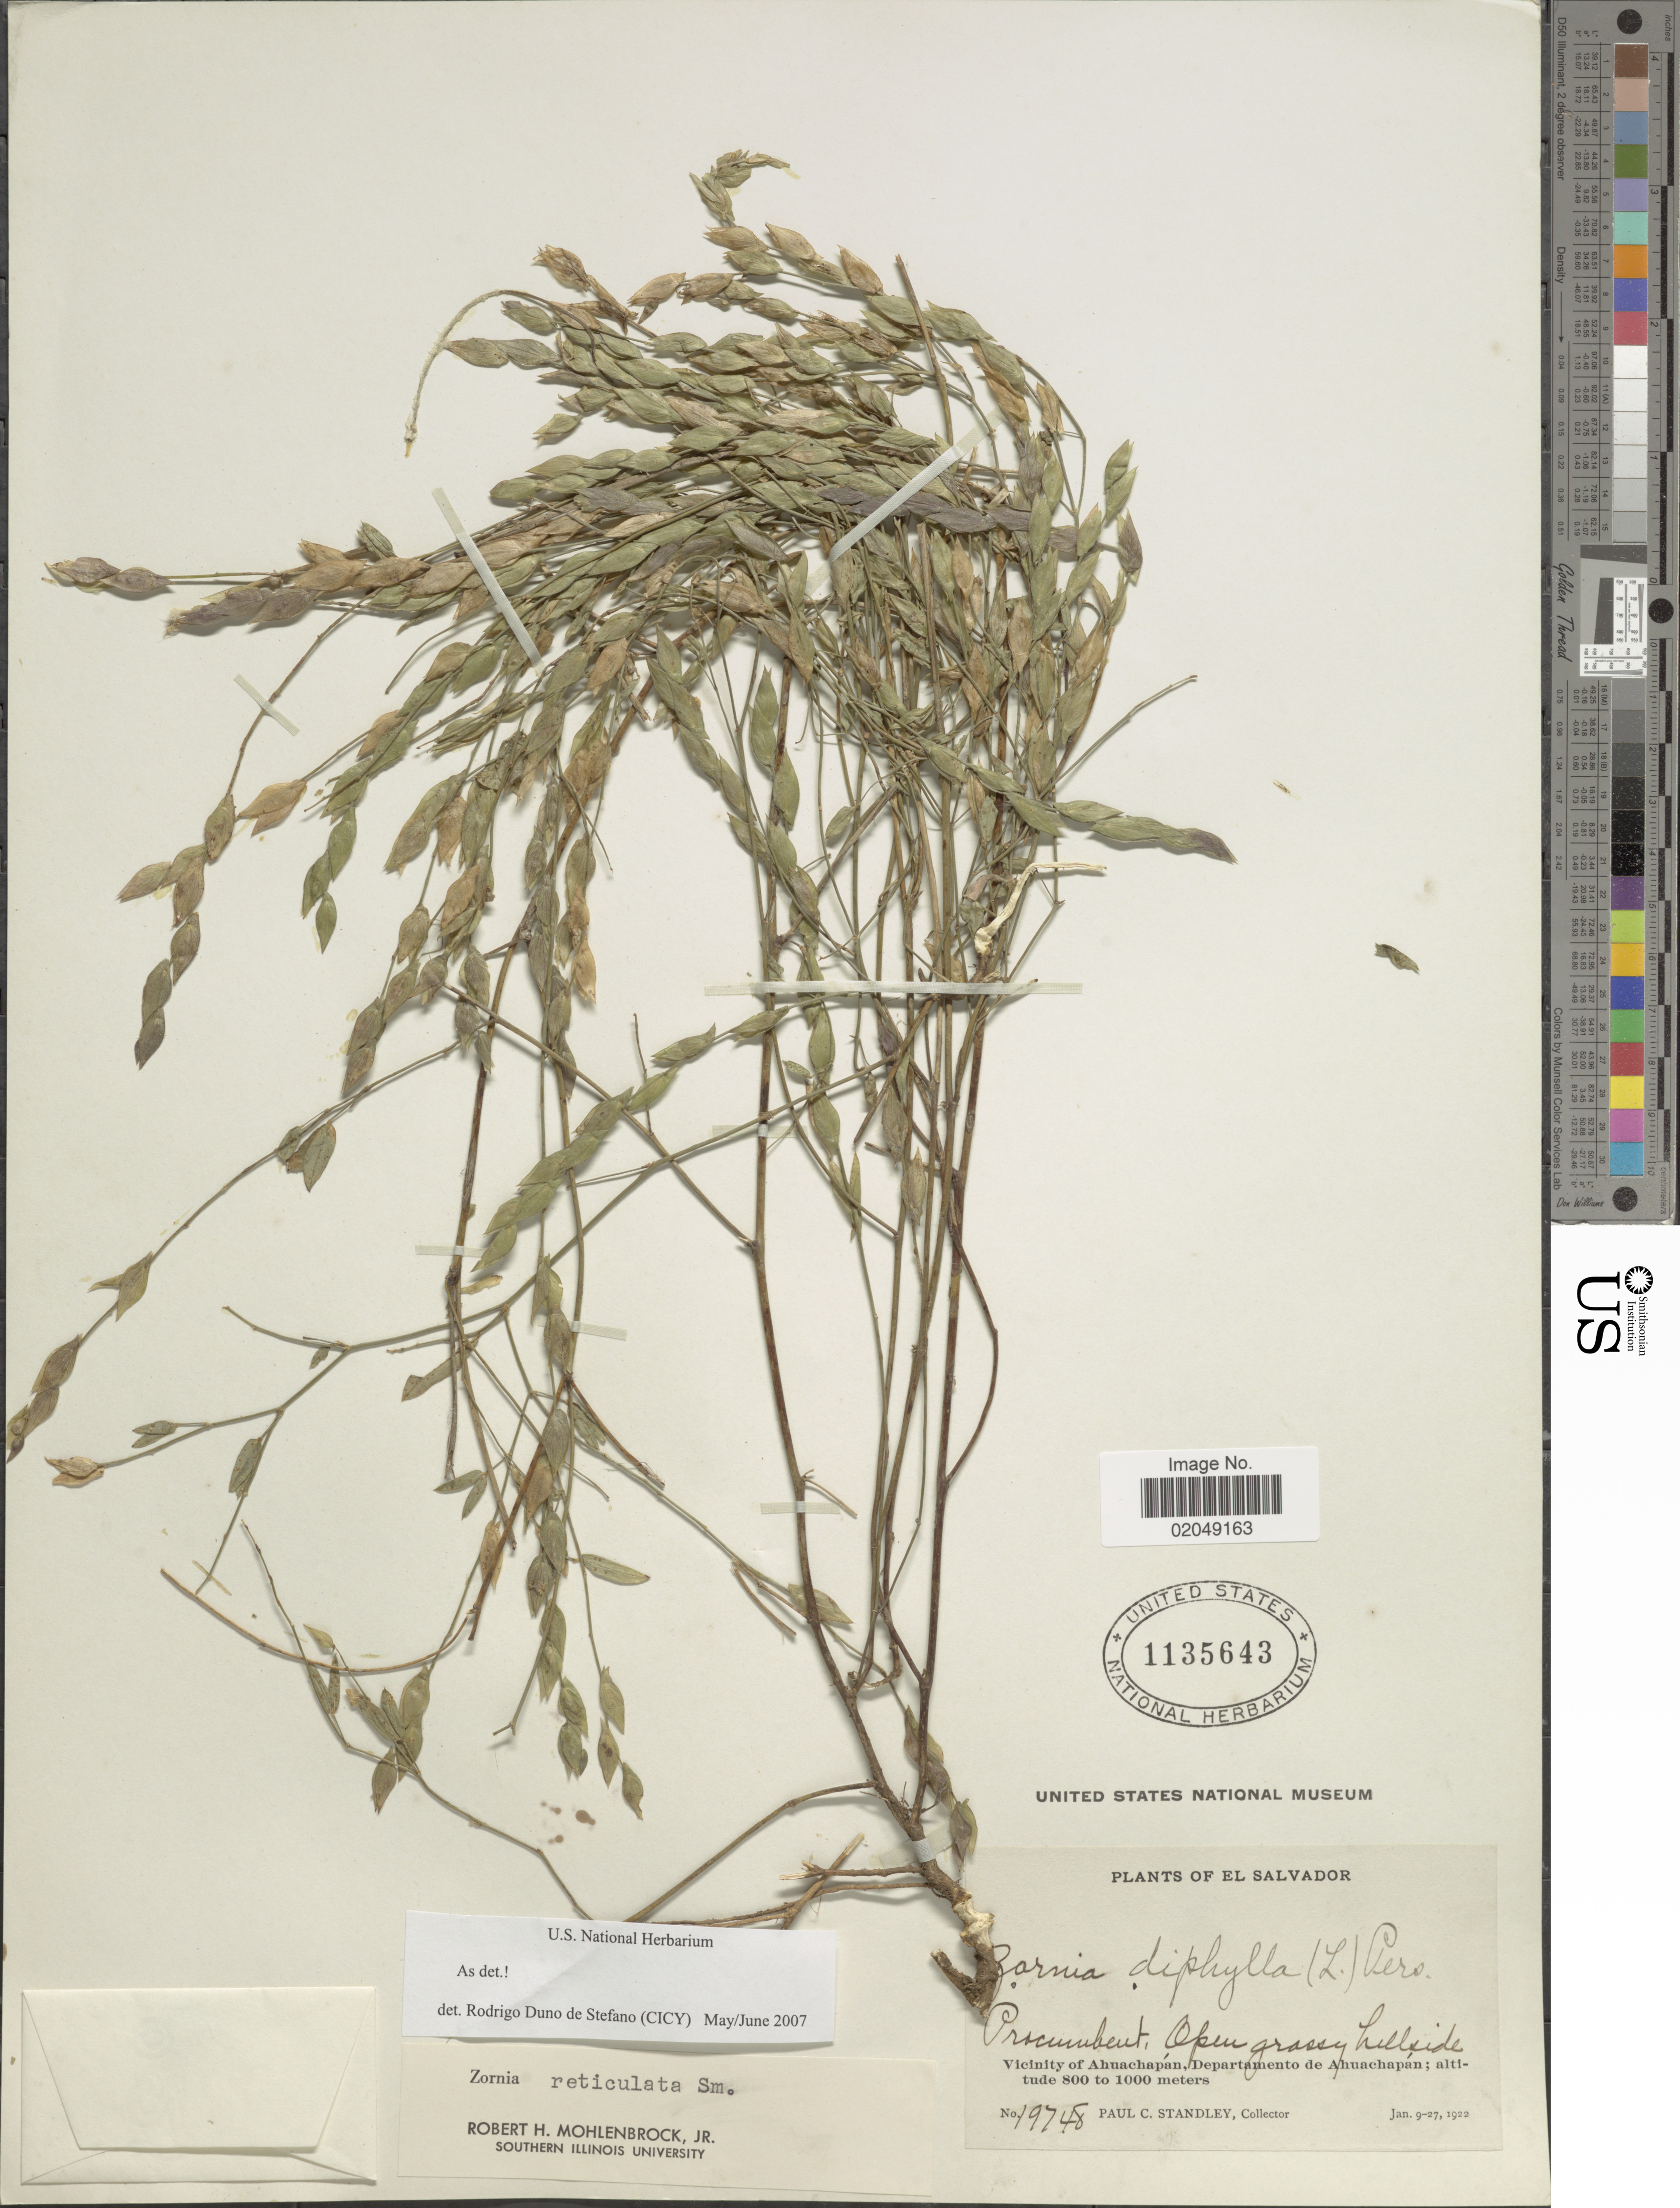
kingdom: Plantae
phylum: Tracheophyta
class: Magnoliopsida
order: Fabales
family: Fabaceae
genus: Zornia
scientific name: Zornia reticulata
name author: Sm.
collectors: P. C. Standley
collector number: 19748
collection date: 1922-01-09/1922-01-27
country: El Salvador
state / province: Ahuachapan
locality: Open grassy hillside, departamento de Ahuachpan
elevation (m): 800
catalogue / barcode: US 1135643